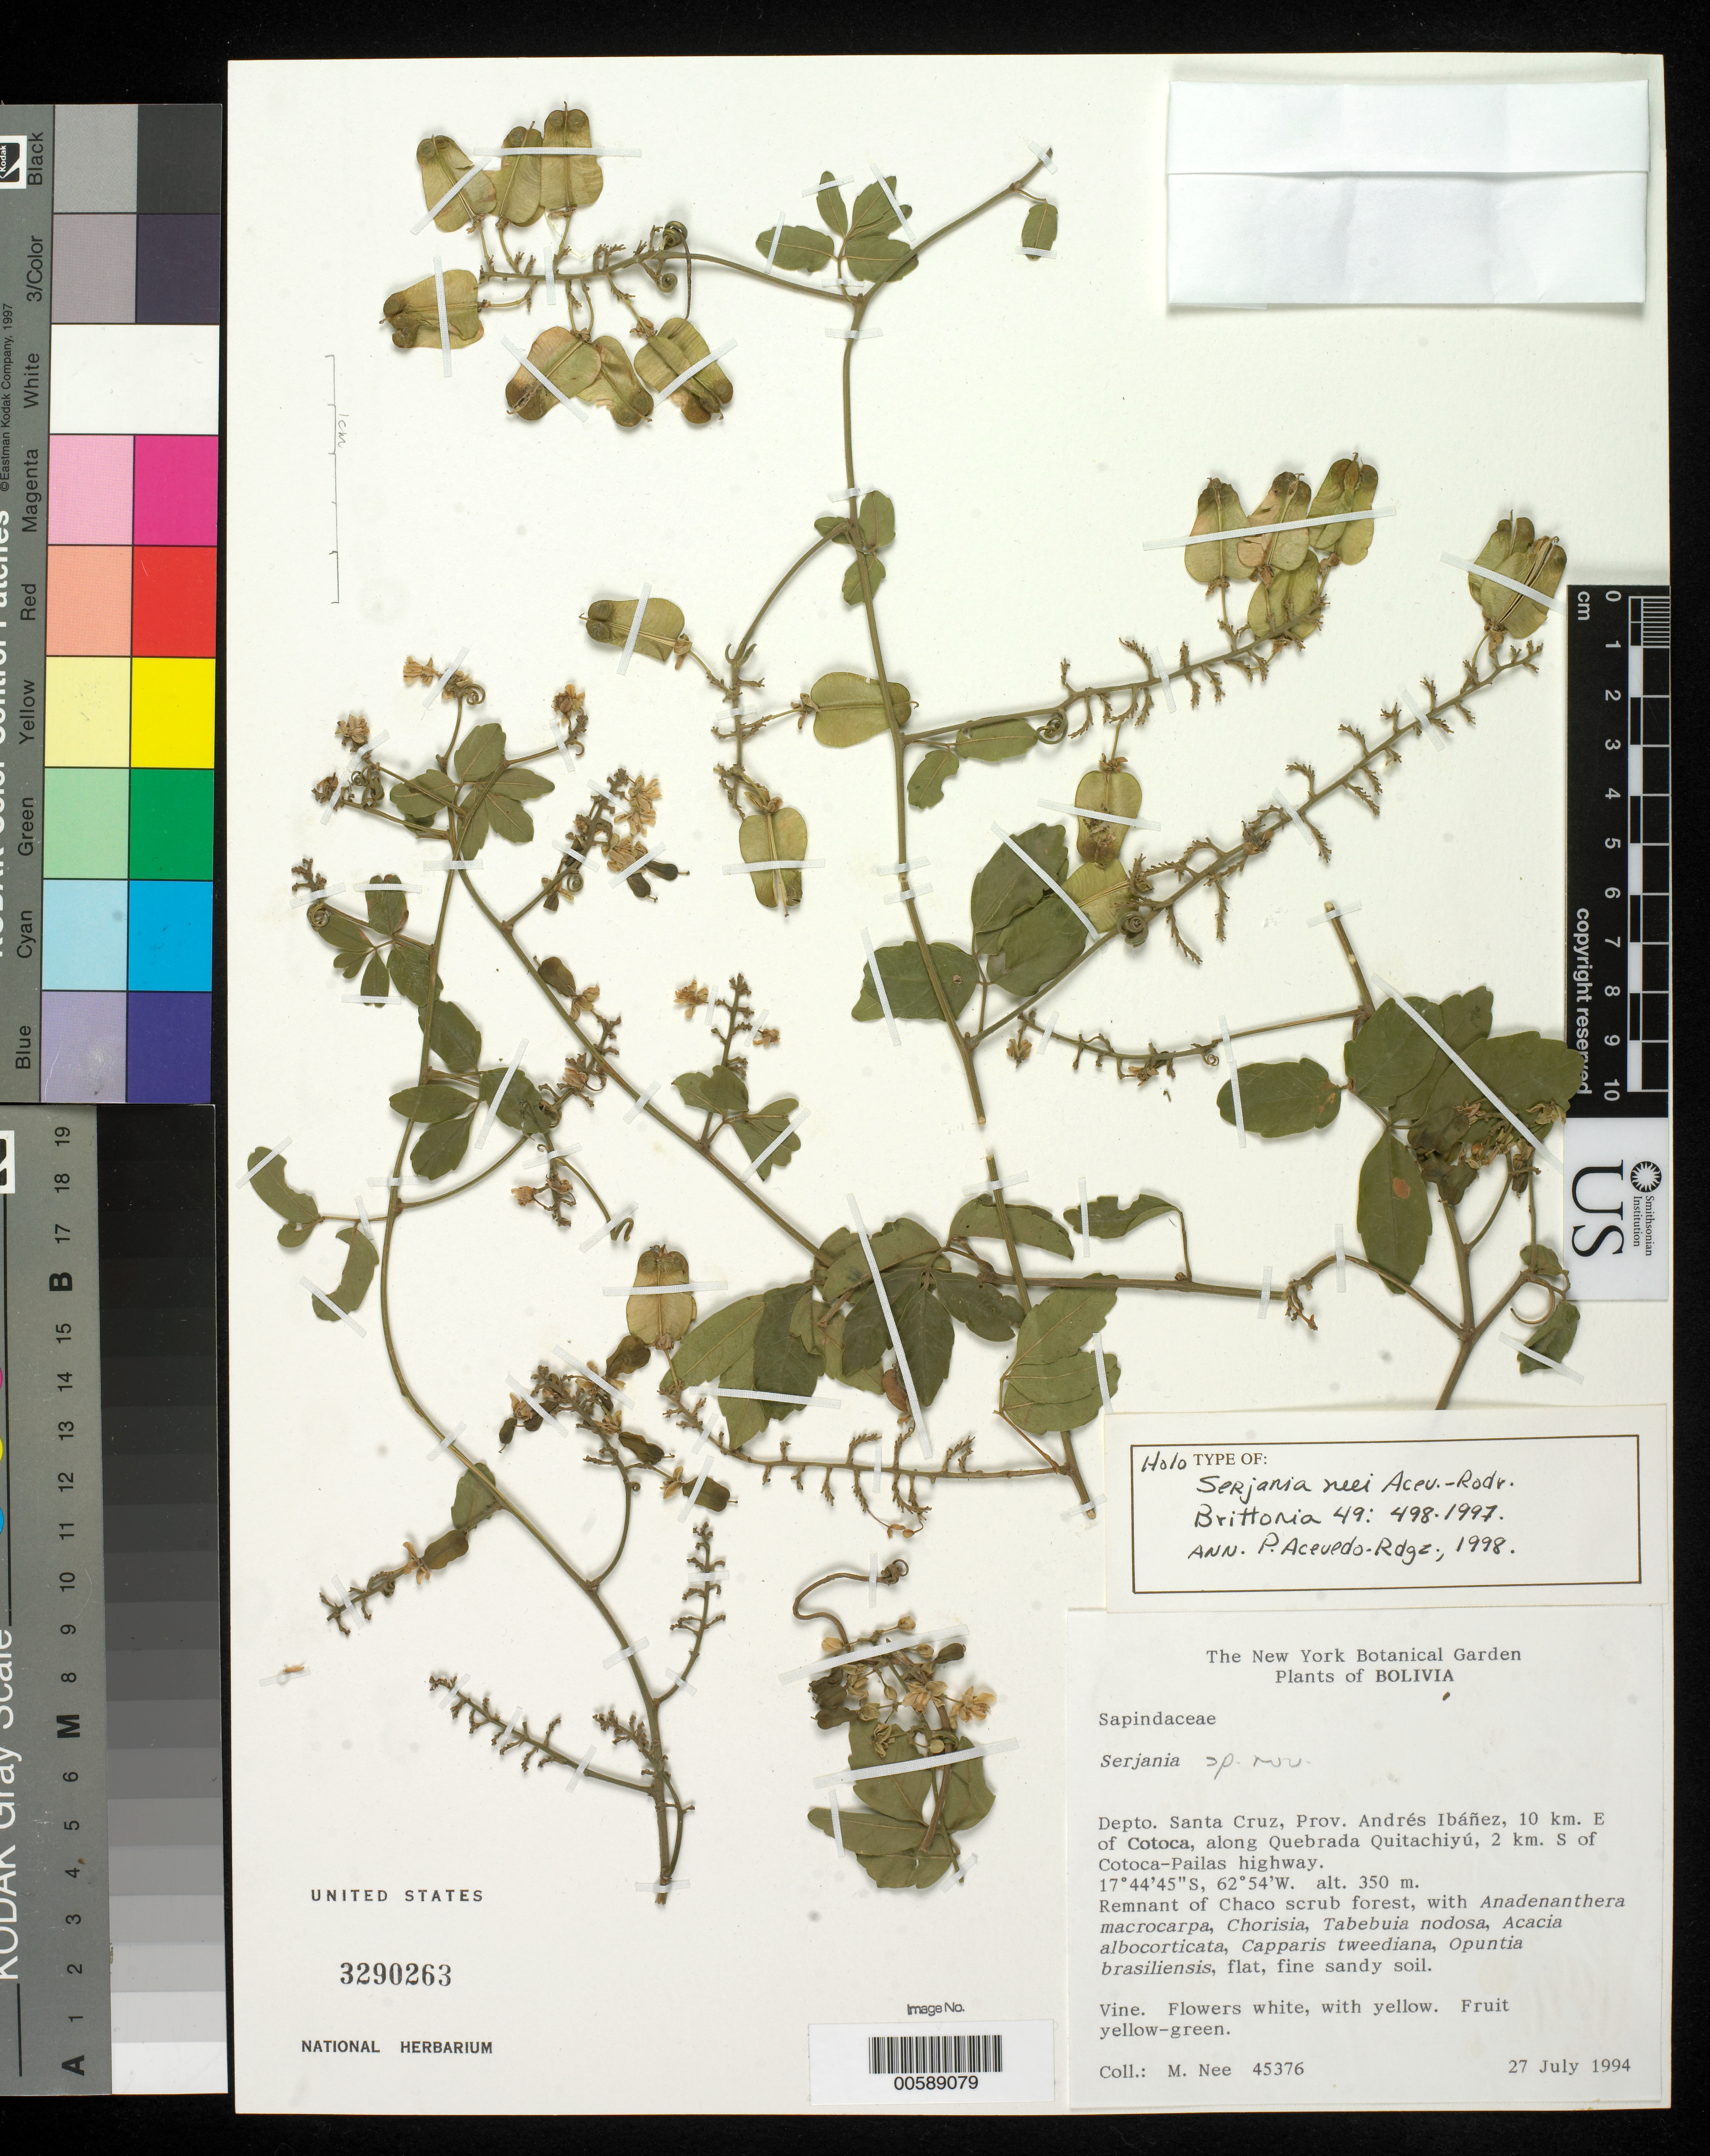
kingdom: Plantae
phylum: Tracheophyta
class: Magnoliopsida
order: Sapindales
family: Sapindaceae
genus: Serjania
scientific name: Serjania neei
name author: Acev.-Rodr.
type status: Holotype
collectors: M. Nee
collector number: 45376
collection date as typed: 27 Jul 1994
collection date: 1994-07-27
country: Bolivia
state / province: Santa Cruz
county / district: Andrés Ibáñez mun.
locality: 10 km E of Cotoca, along Quebrada Quitachiyu, 2 km S of Cotoca - Pailas Highway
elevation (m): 350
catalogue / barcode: US 3290263